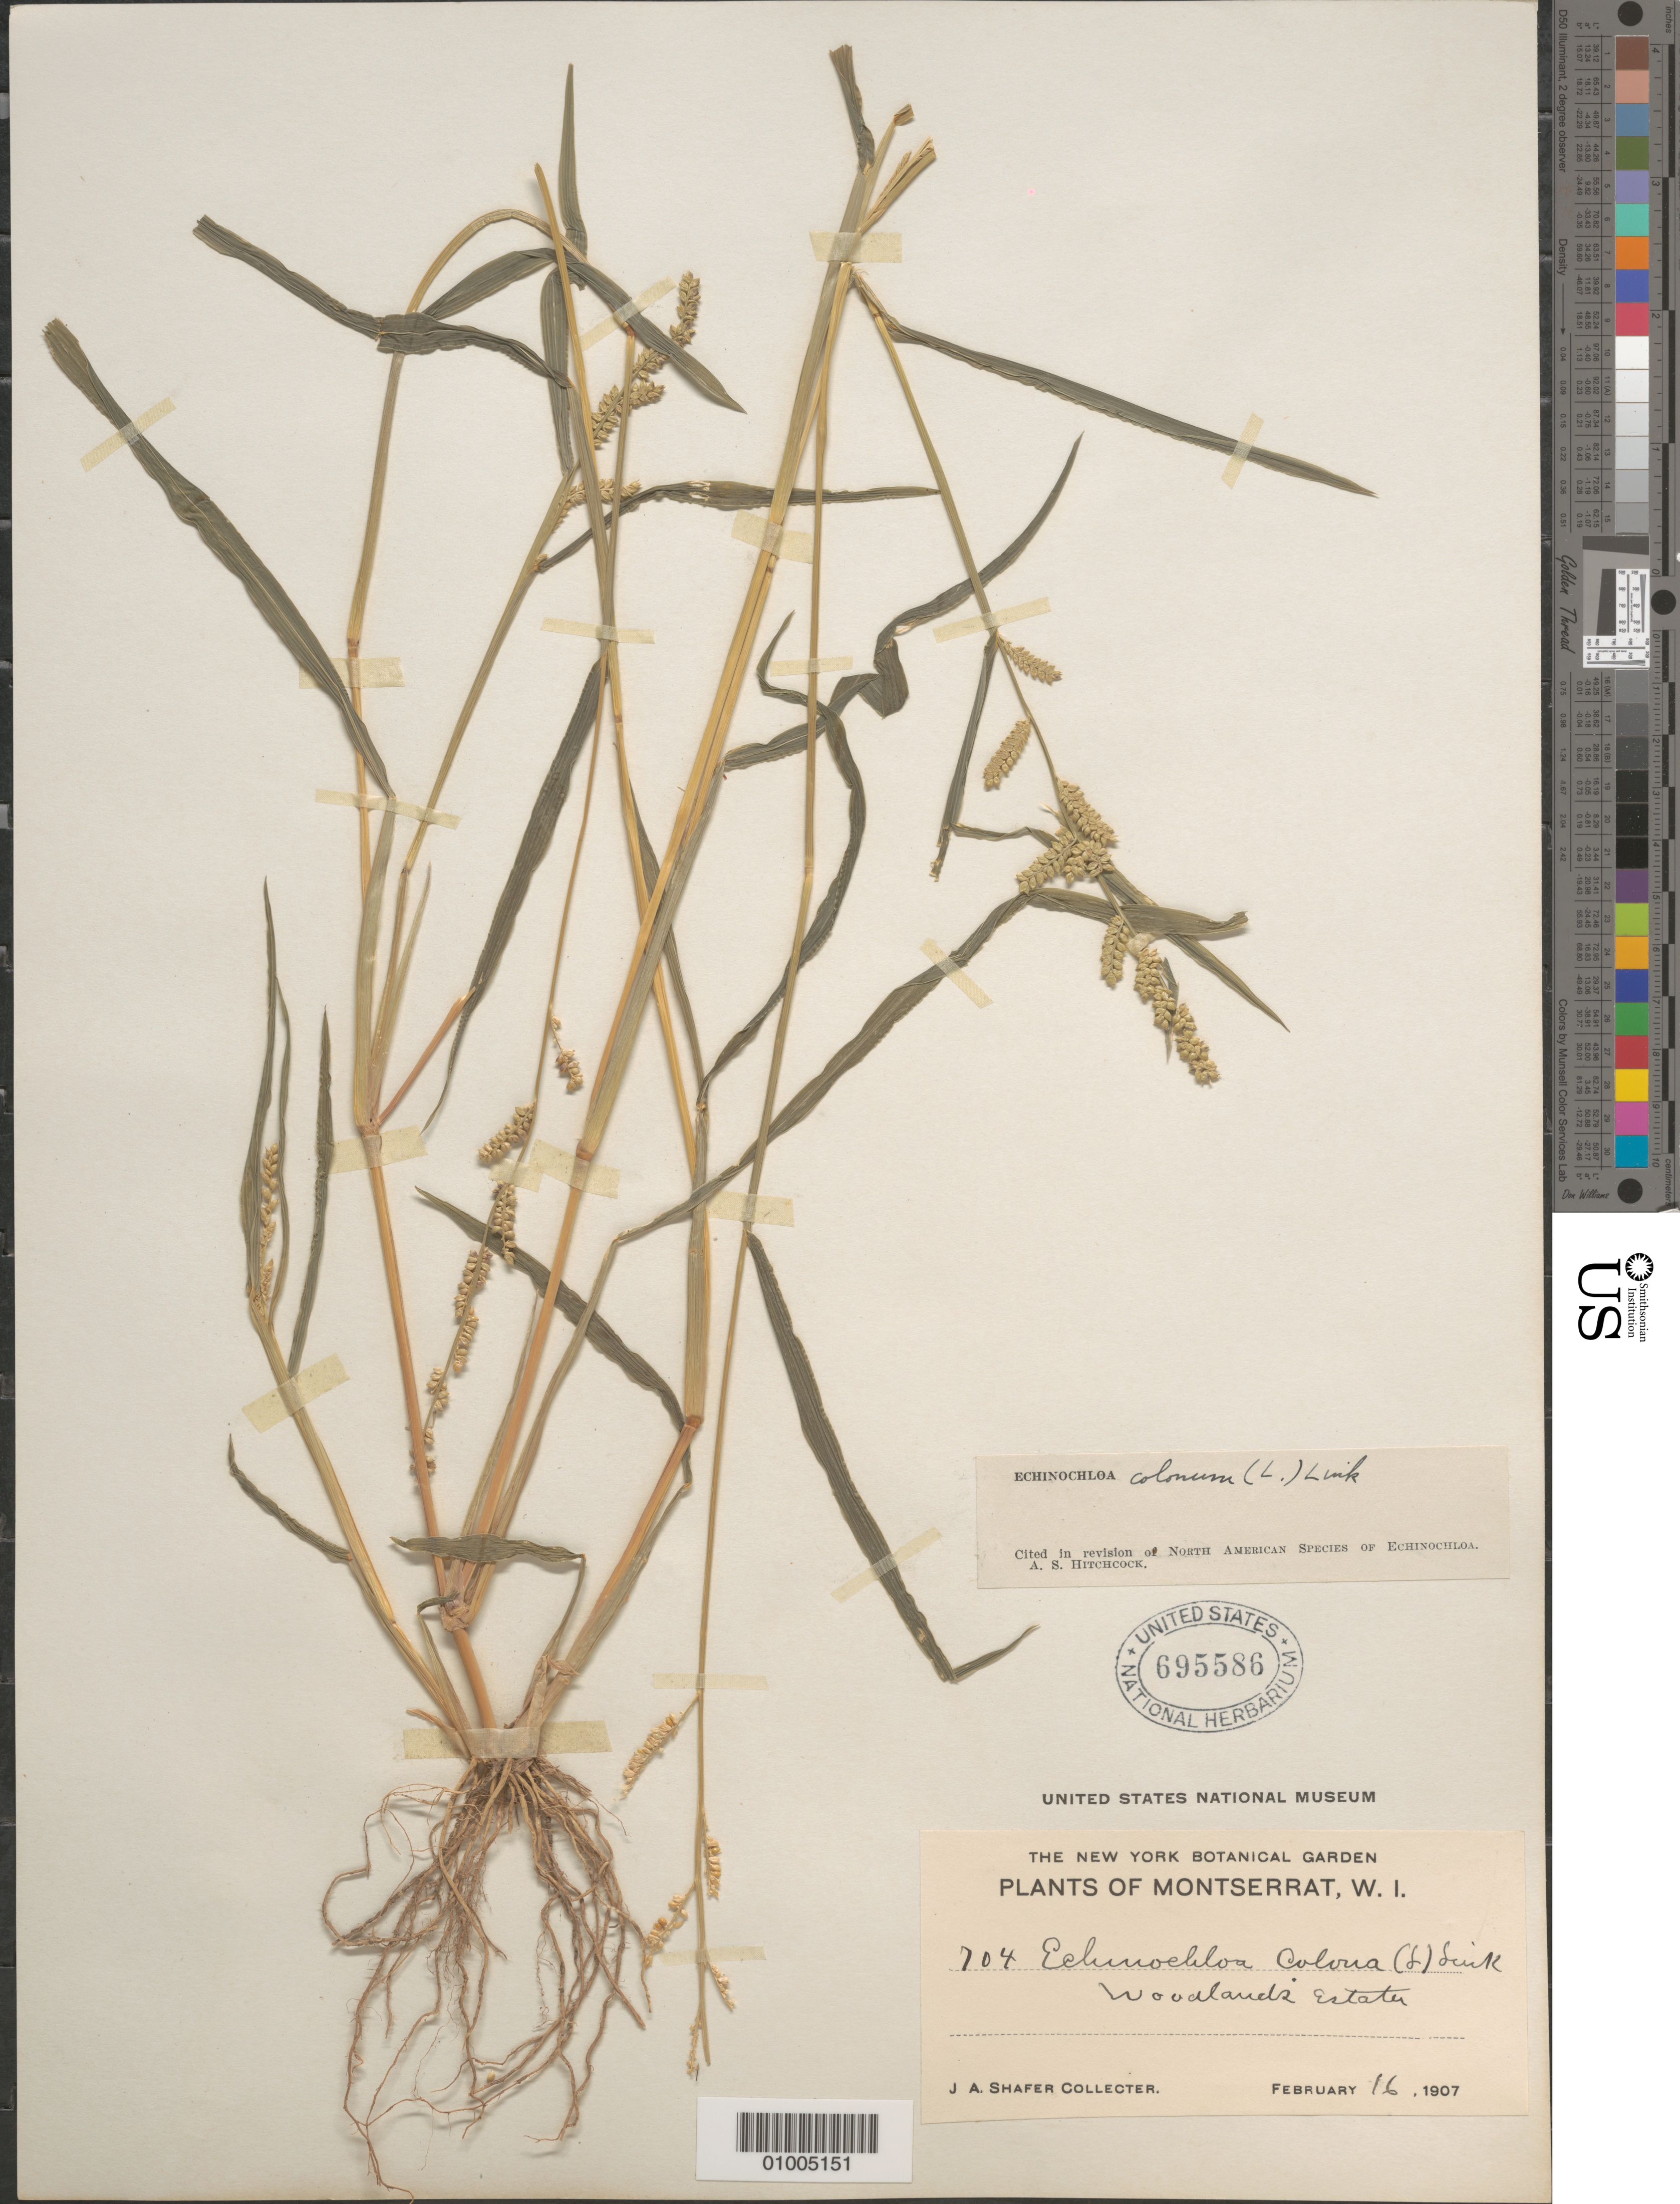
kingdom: Plantae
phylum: Tracheophyta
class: Liliopsida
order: Poales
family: Poaceae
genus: Echinochloa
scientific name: Echinochloa colona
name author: (L.) Link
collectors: J. A. Shafer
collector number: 704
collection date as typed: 16 Feb 1907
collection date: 1907-02-16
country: Montserrat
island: Montserrat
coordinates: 0 N, 0 E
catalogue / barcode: US 695586